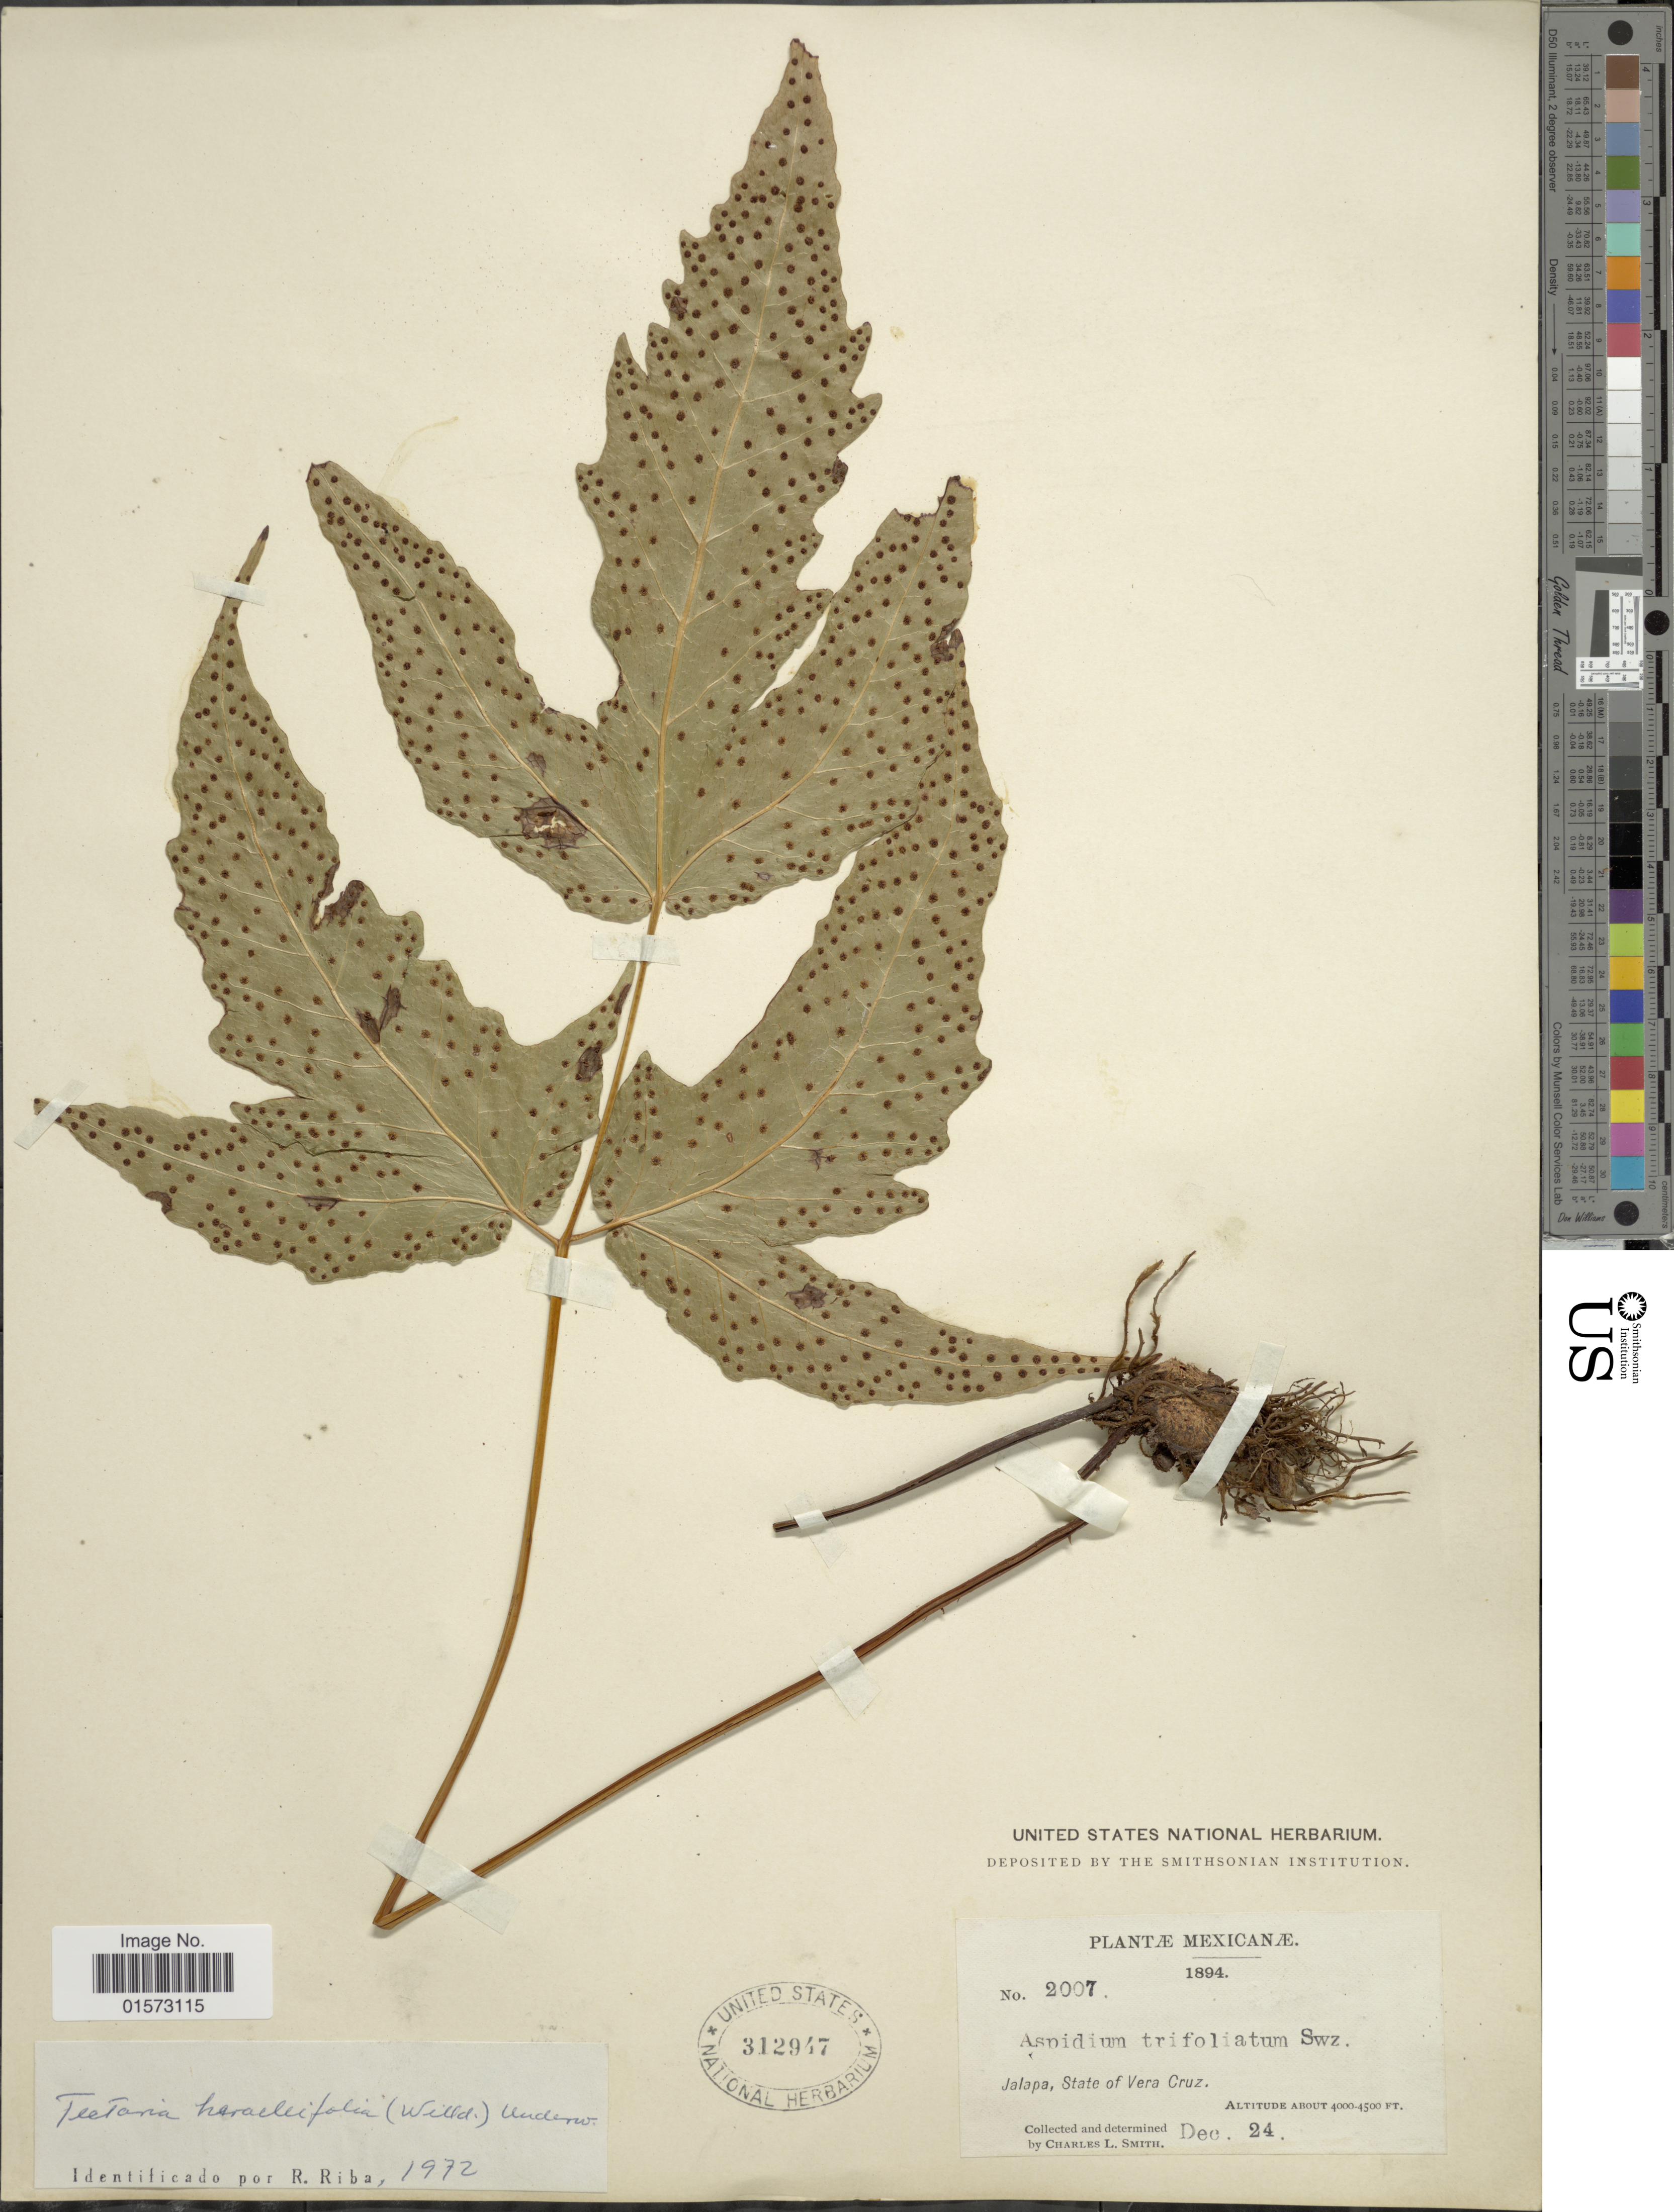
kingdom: Plantae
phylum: Tracheophyta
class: Polypodiopsida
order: Polypodiales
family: Tectariaceae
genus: Tectaria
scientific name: Tectaria heracleifolia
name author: (Willd.) Underw.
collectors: C. L. Smith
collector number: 2007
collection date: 1894-12-24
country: Mexico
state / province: Veracruz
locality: Jalapa, State of Vera Cruz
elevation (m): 1219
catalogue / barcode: US 312947